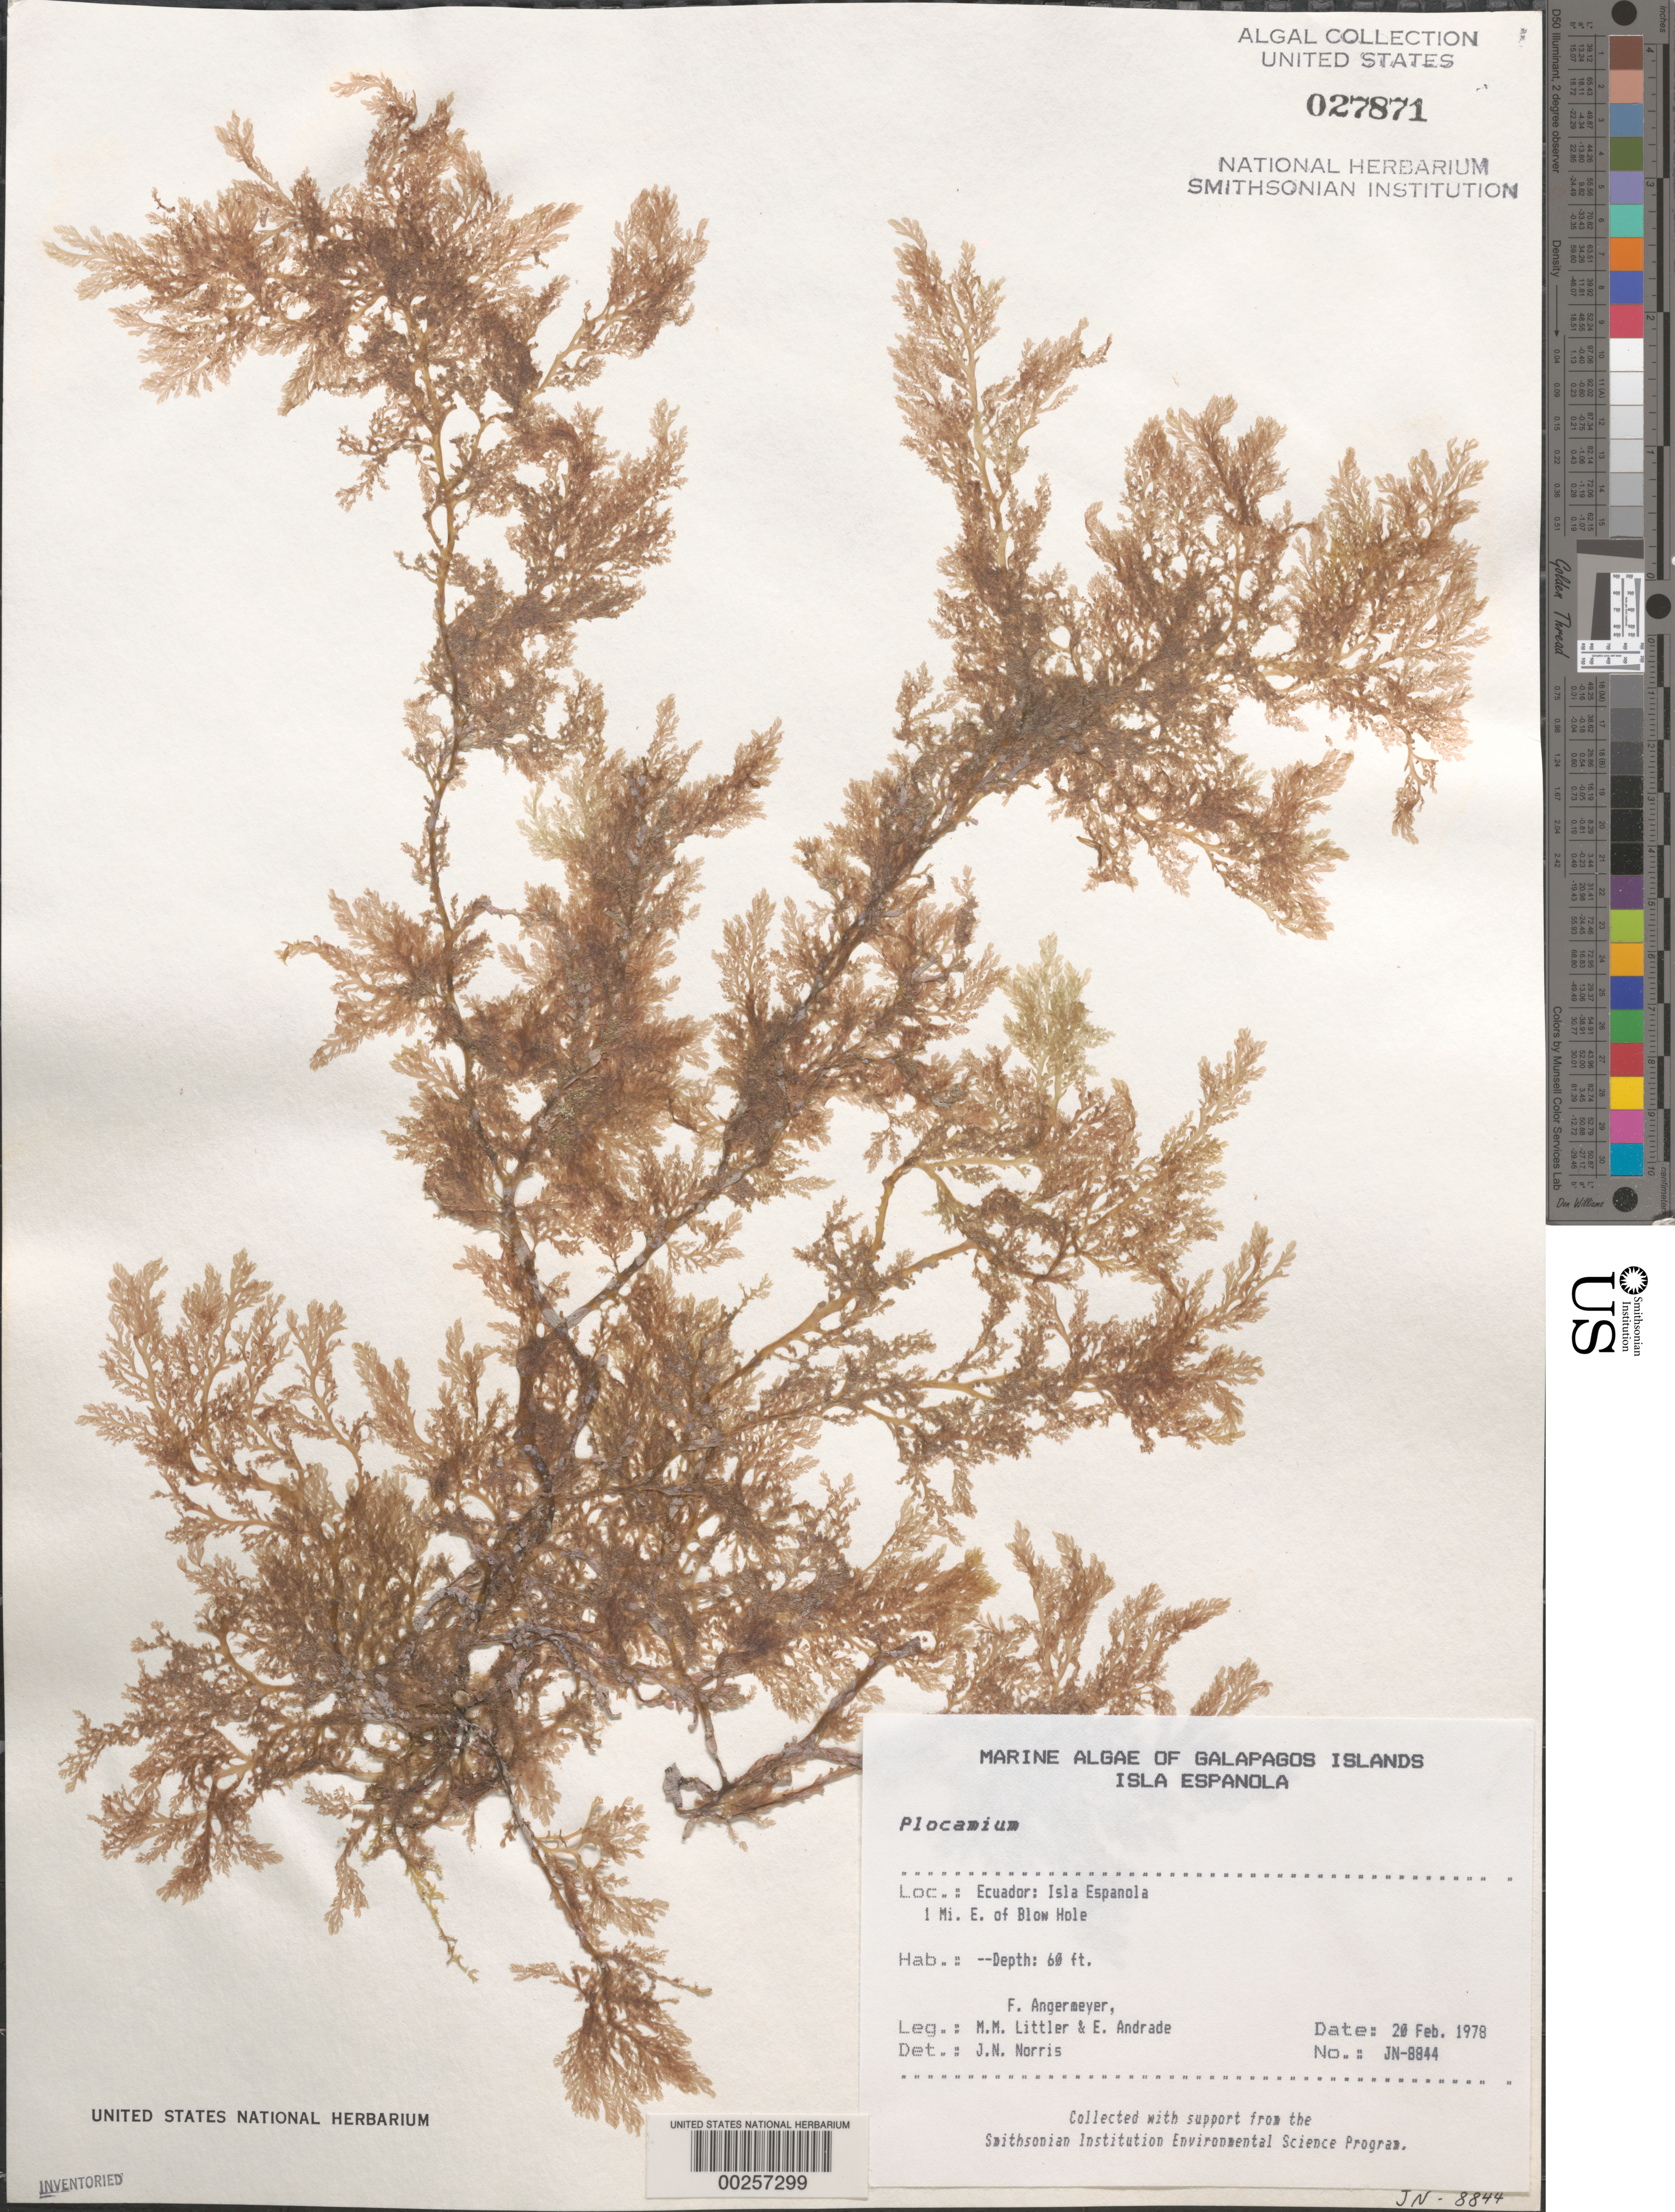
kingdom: Plantae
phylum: Rhodophyta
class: Florideophyceae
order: Plocamiales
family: Plocamiaceae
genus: Plocamium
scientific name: Plocamium sp.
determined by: Norris, James N.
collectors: M. M. Littler, F. Angermeyer & E. Andrade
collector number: Jn-8844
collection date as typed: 20 Feb 1978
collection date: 1978-02-20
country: Ecuador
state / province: Colón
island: Española [Hood]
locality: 1 mile E of Blow Hole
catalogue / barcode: US 27871